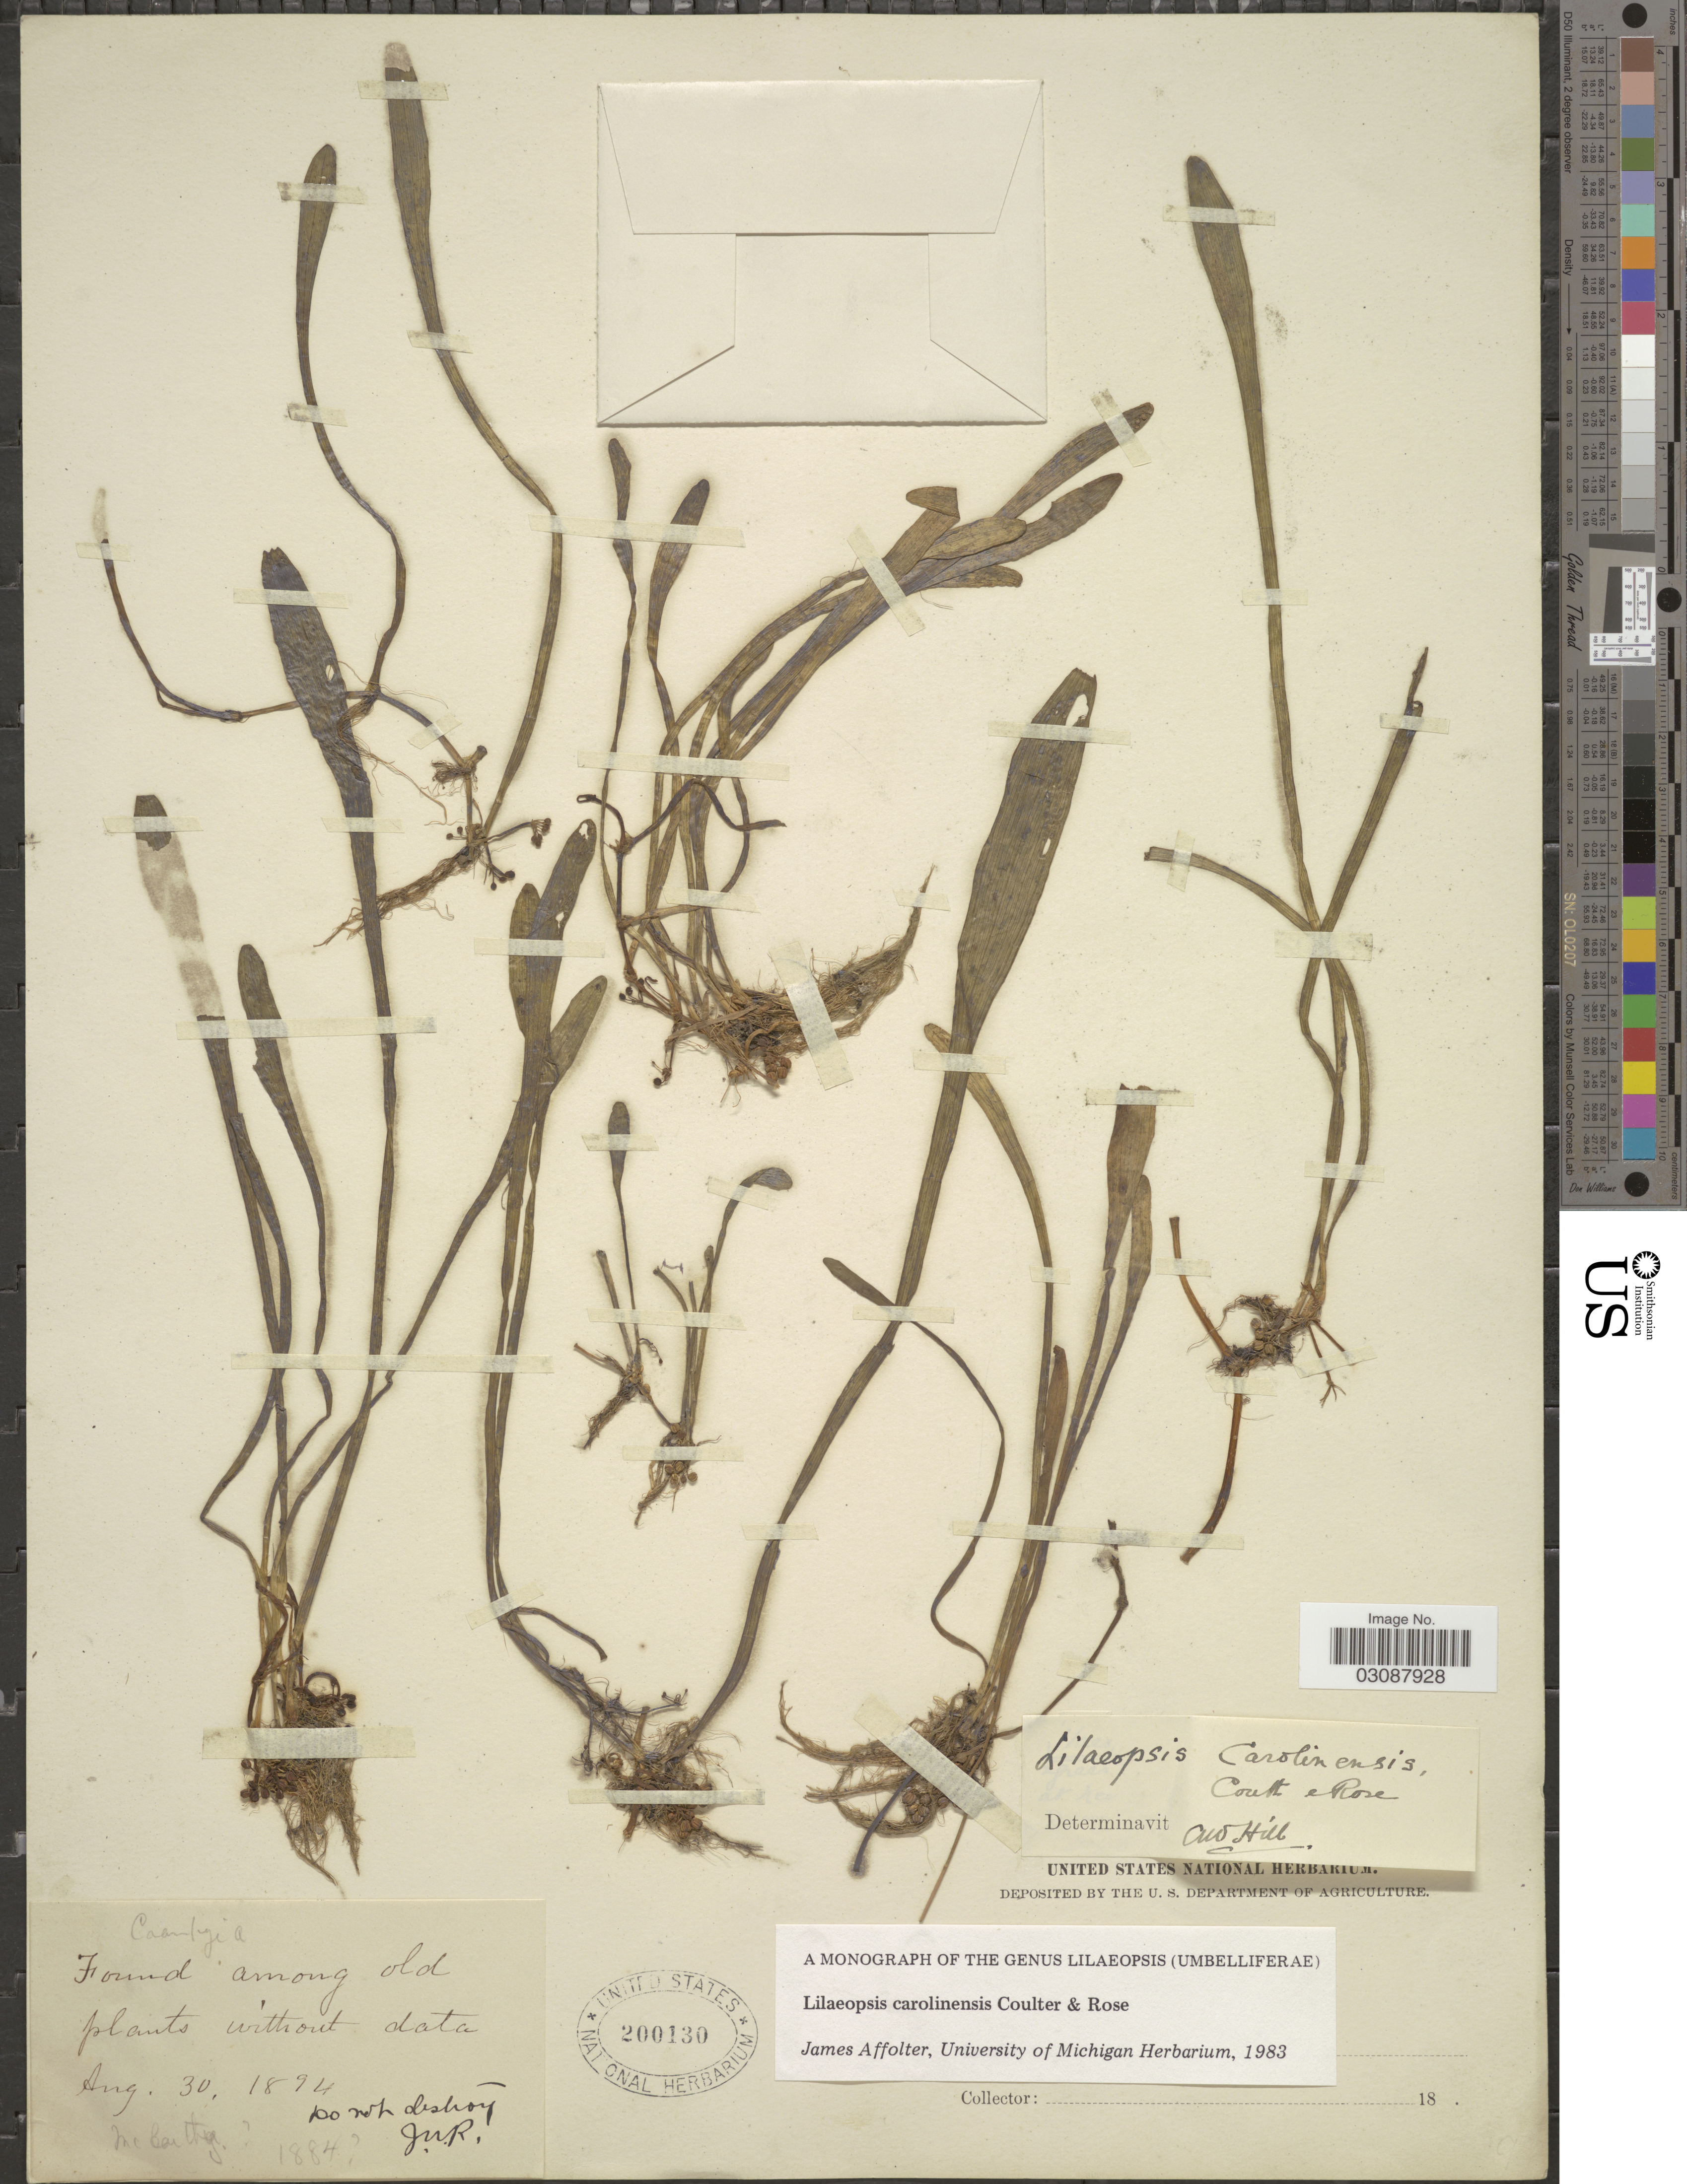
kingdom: Plantae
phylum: Tracheophyta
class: Magnoliopsida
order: Apiales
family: Apiaceae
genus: Lilaeopsis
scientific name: Lilaeopsis carolinensis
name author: J.M. Coult. & Rose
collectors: -. McCarthy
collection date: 1894-08-30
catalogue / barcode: US 200130